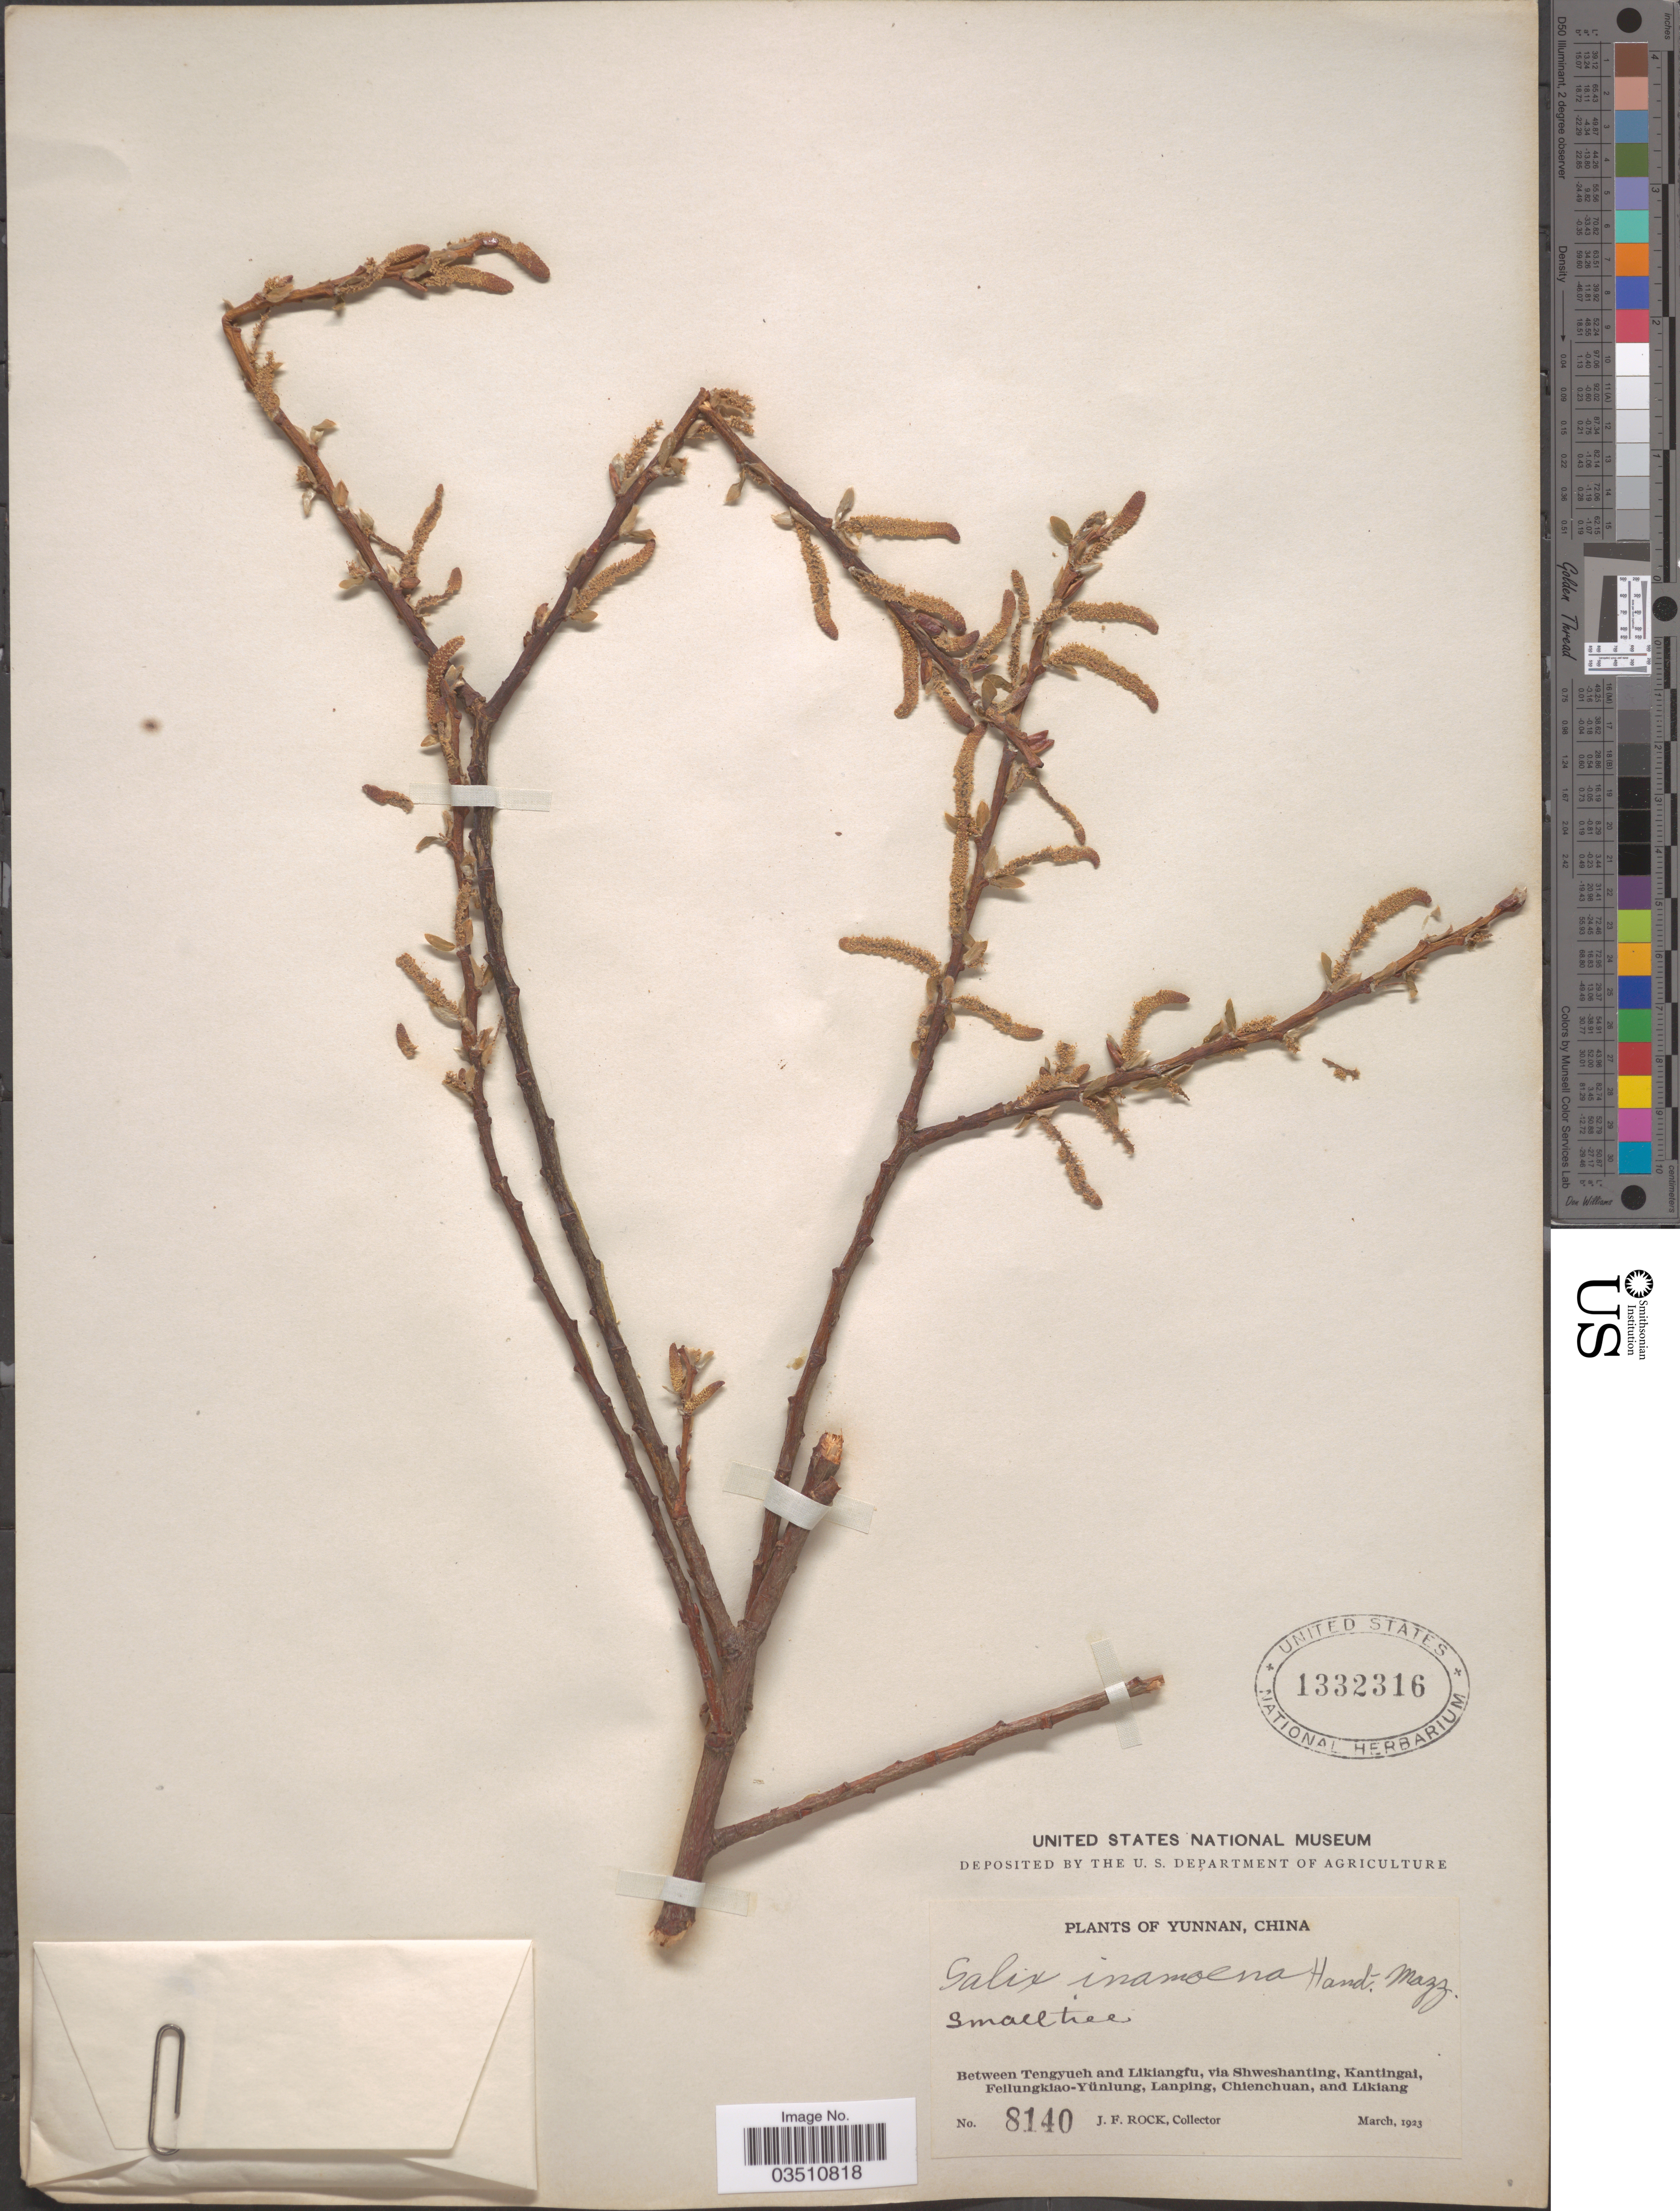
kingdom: Plantae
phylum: Tracheophyta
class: Magnoliopsida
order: Malpighiales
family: Salicaceae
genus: Salix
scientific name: Salix inamoena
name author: Hand.-Mazz.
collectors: J. Rock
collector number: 8140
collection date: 1923-03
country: China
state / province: Yunnan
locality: Between Tengyueh and Likiangfu, via Shweshanting, Kantingai, Feilungkiao-Yünlung, Lanping, Chienchuan, and Likiang.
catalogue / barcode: US 1332316